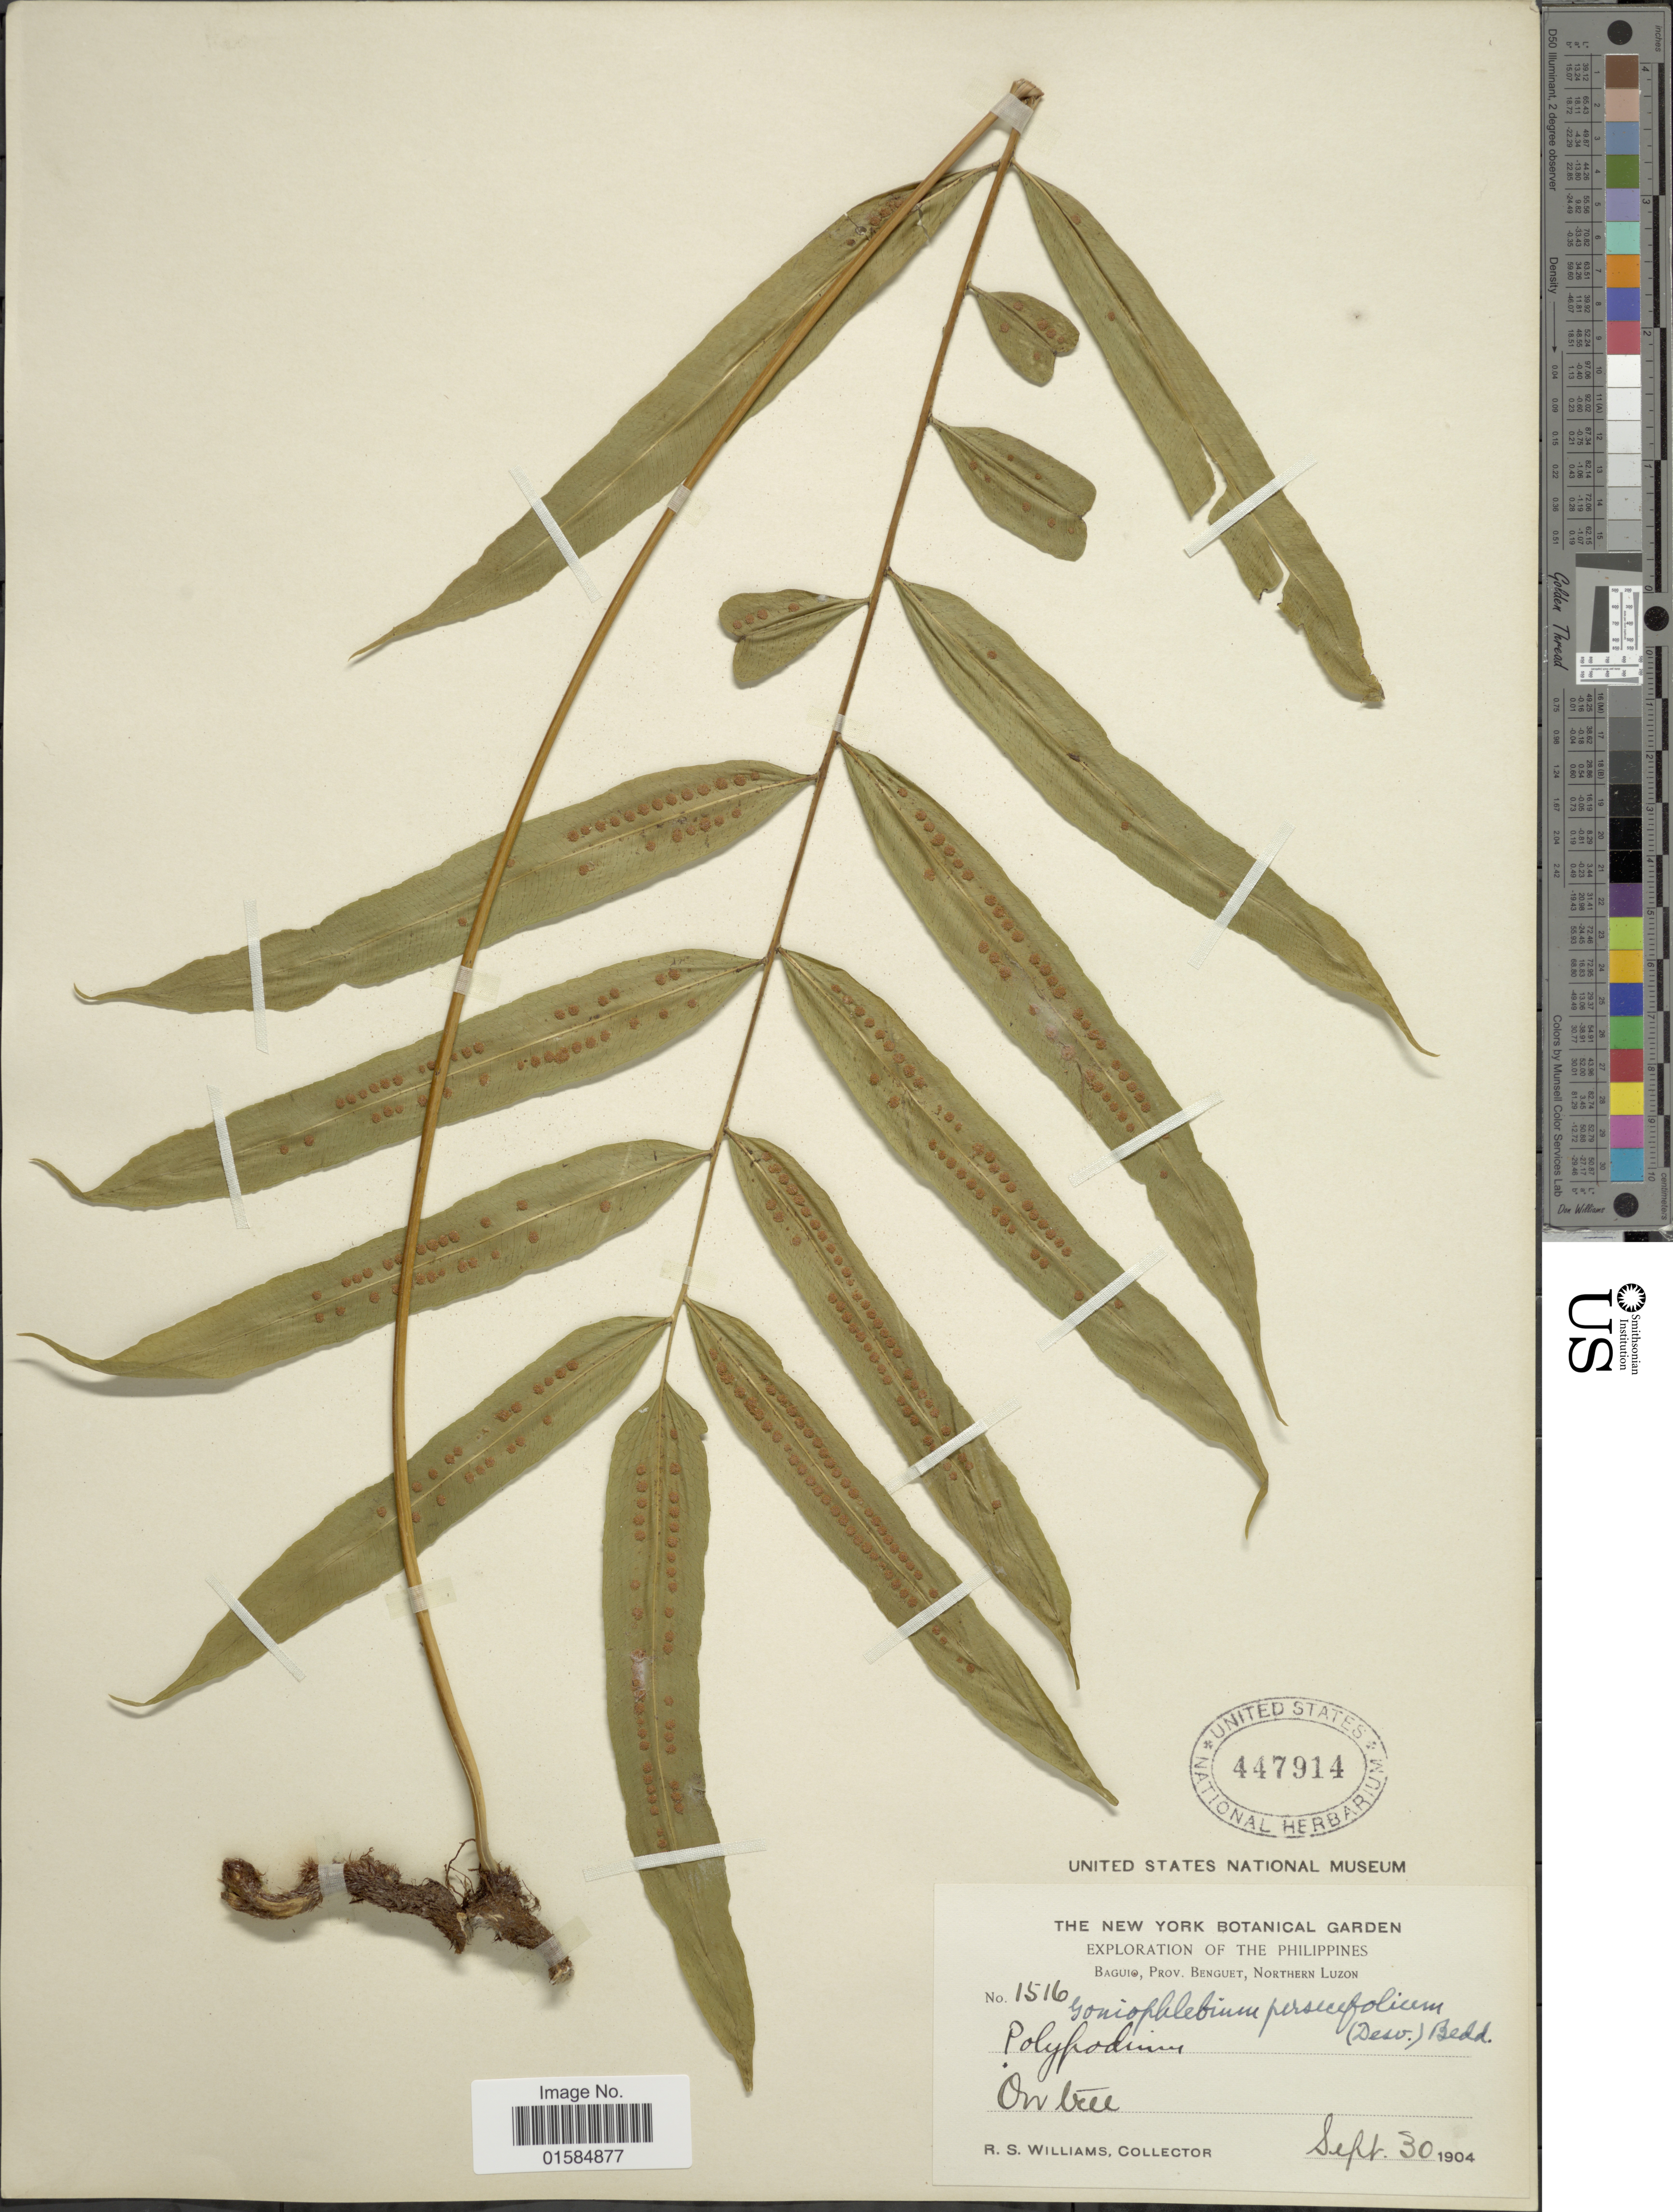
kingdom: Plantae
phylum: Tracheophyta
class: Polypodiopsida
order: Polypodiales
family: Polypodiaceae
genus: Goniophlebium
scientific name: Goniophlebium persicifolium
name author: (Desv.) Bedd.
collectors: R. S. Williams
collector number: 1516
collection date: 1904-09-30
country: Philippines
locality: Baguio, Prov. Benguet, Northern Luzon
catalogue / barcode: US 447914